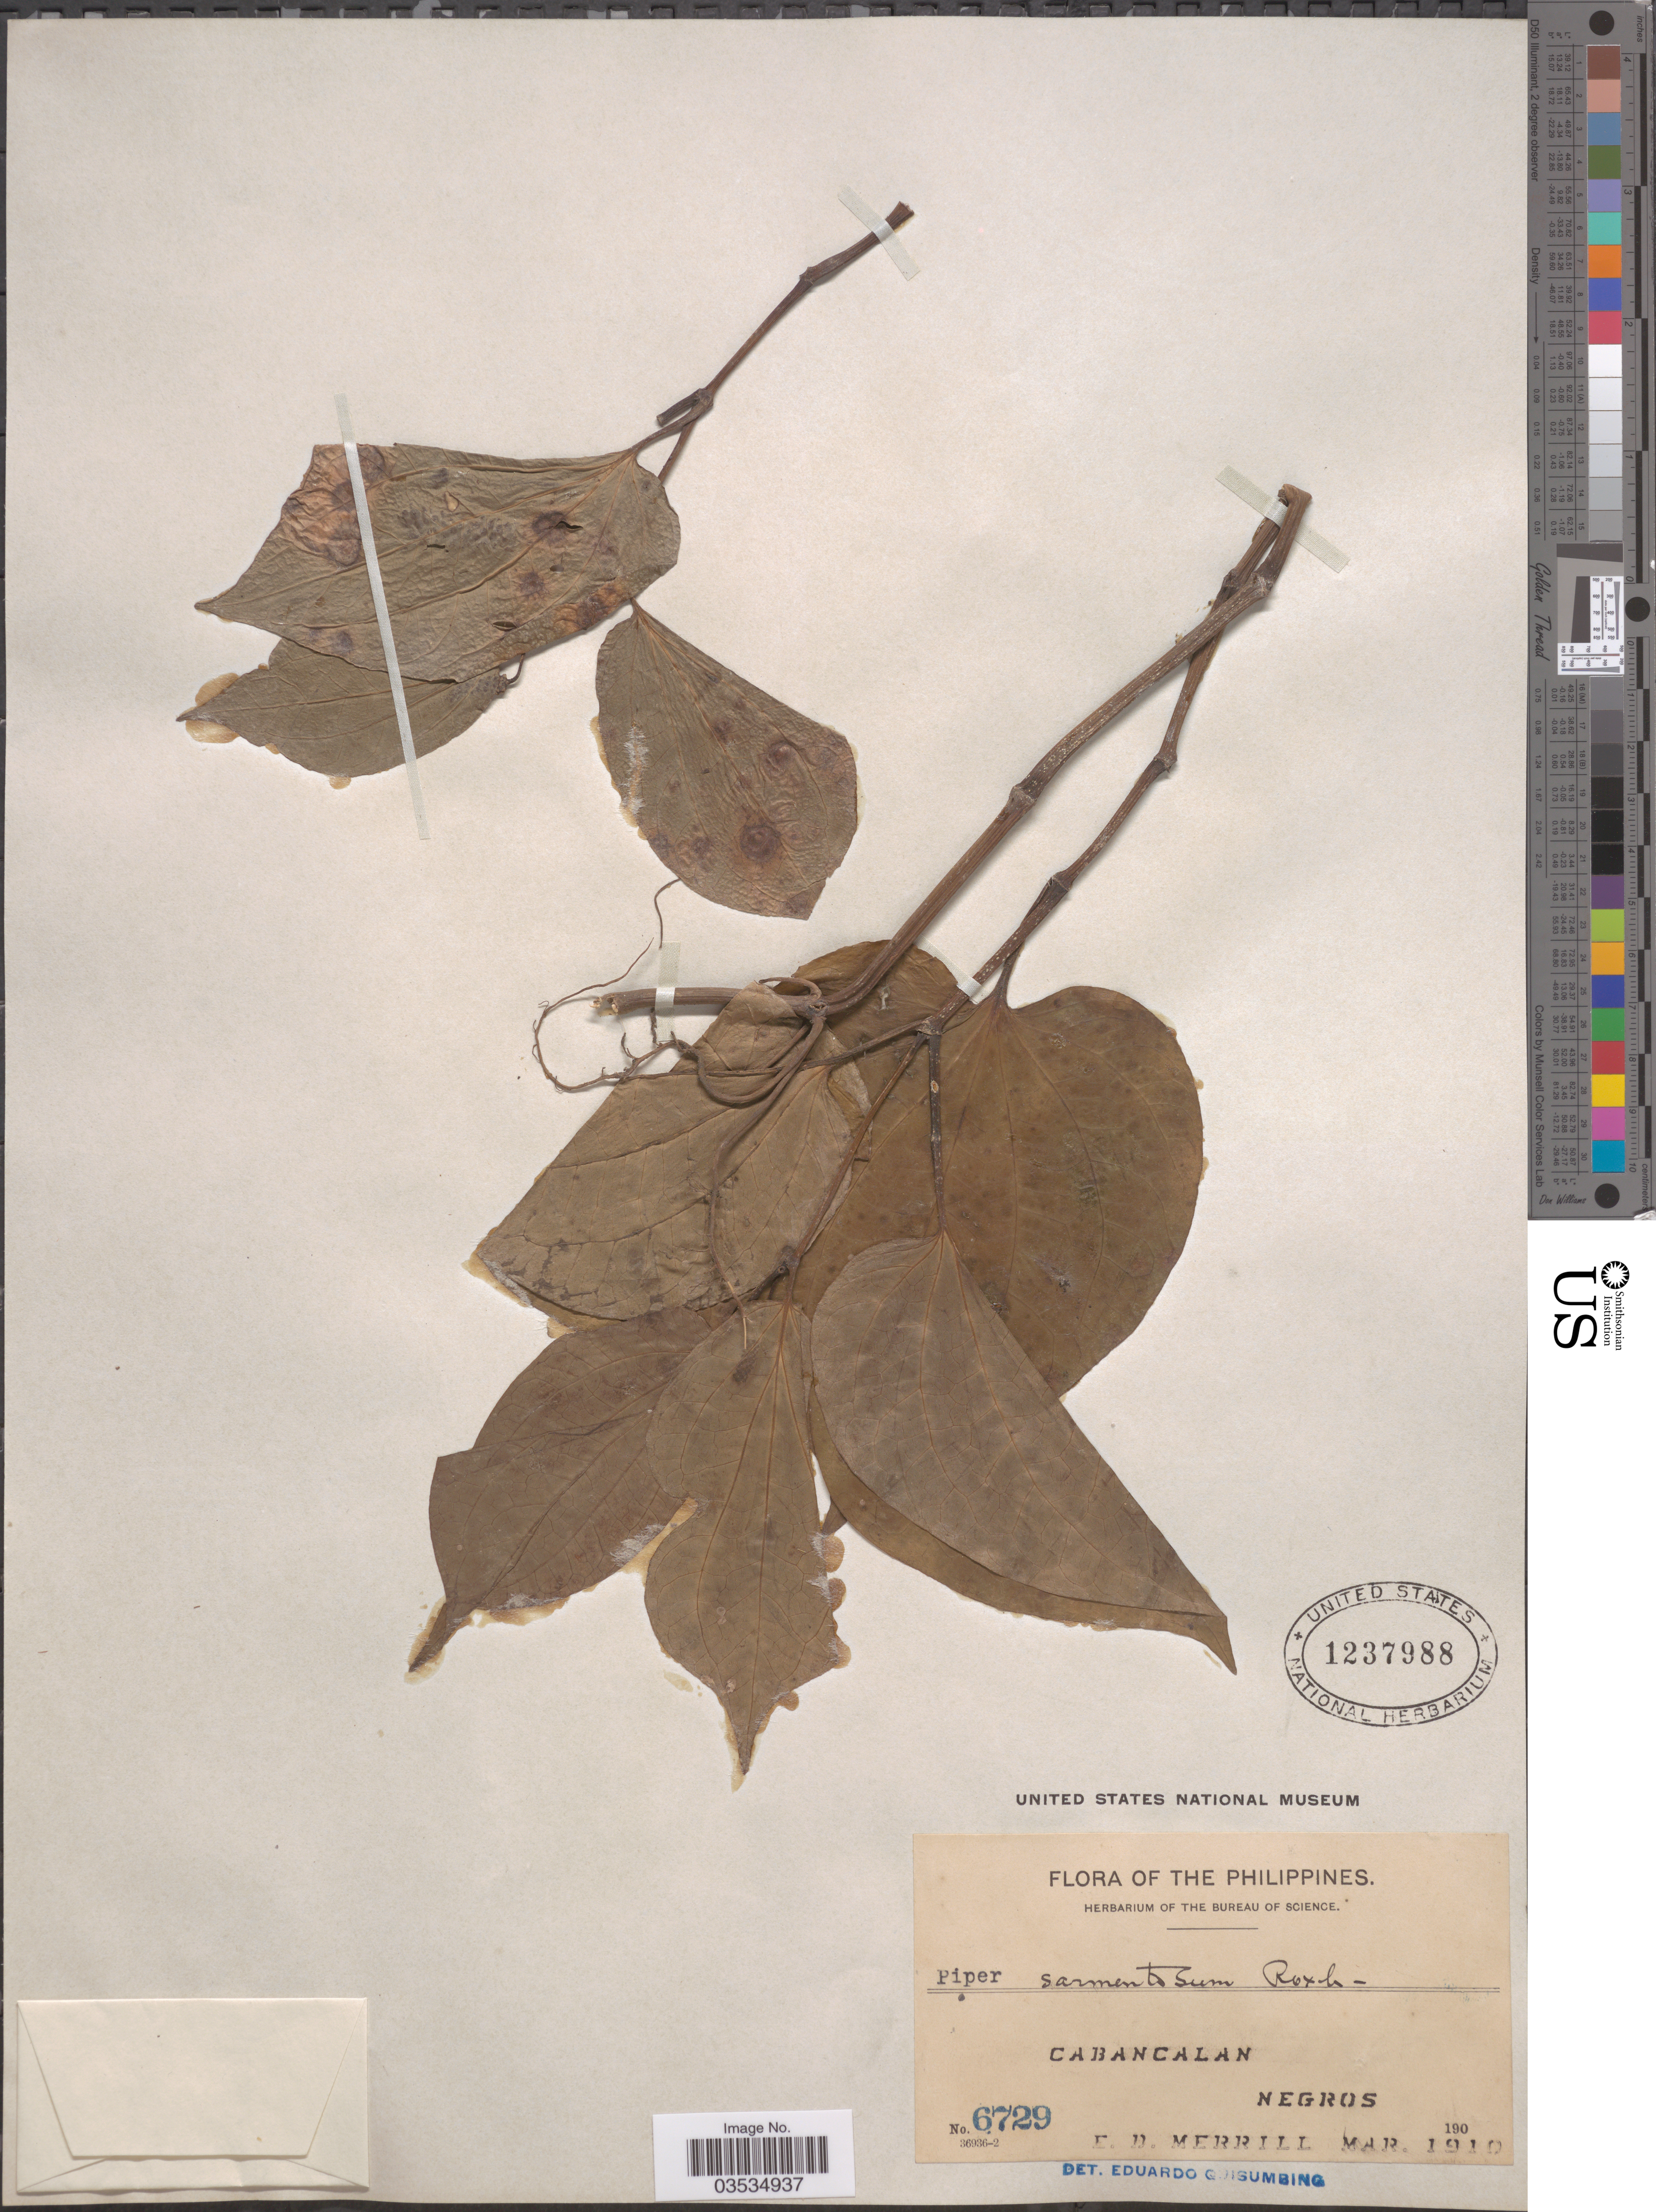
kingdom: Plantae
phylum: Tracheophyta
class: Magnoliopsida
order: Piperales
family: Piperaceae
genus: Piper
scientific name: Piper sarmentosum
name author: Roxb.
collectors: E. D. Merrill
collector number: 6729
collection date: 1910-03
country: Philippines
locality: Cabancalan. Negros.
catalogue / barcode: US 1237988